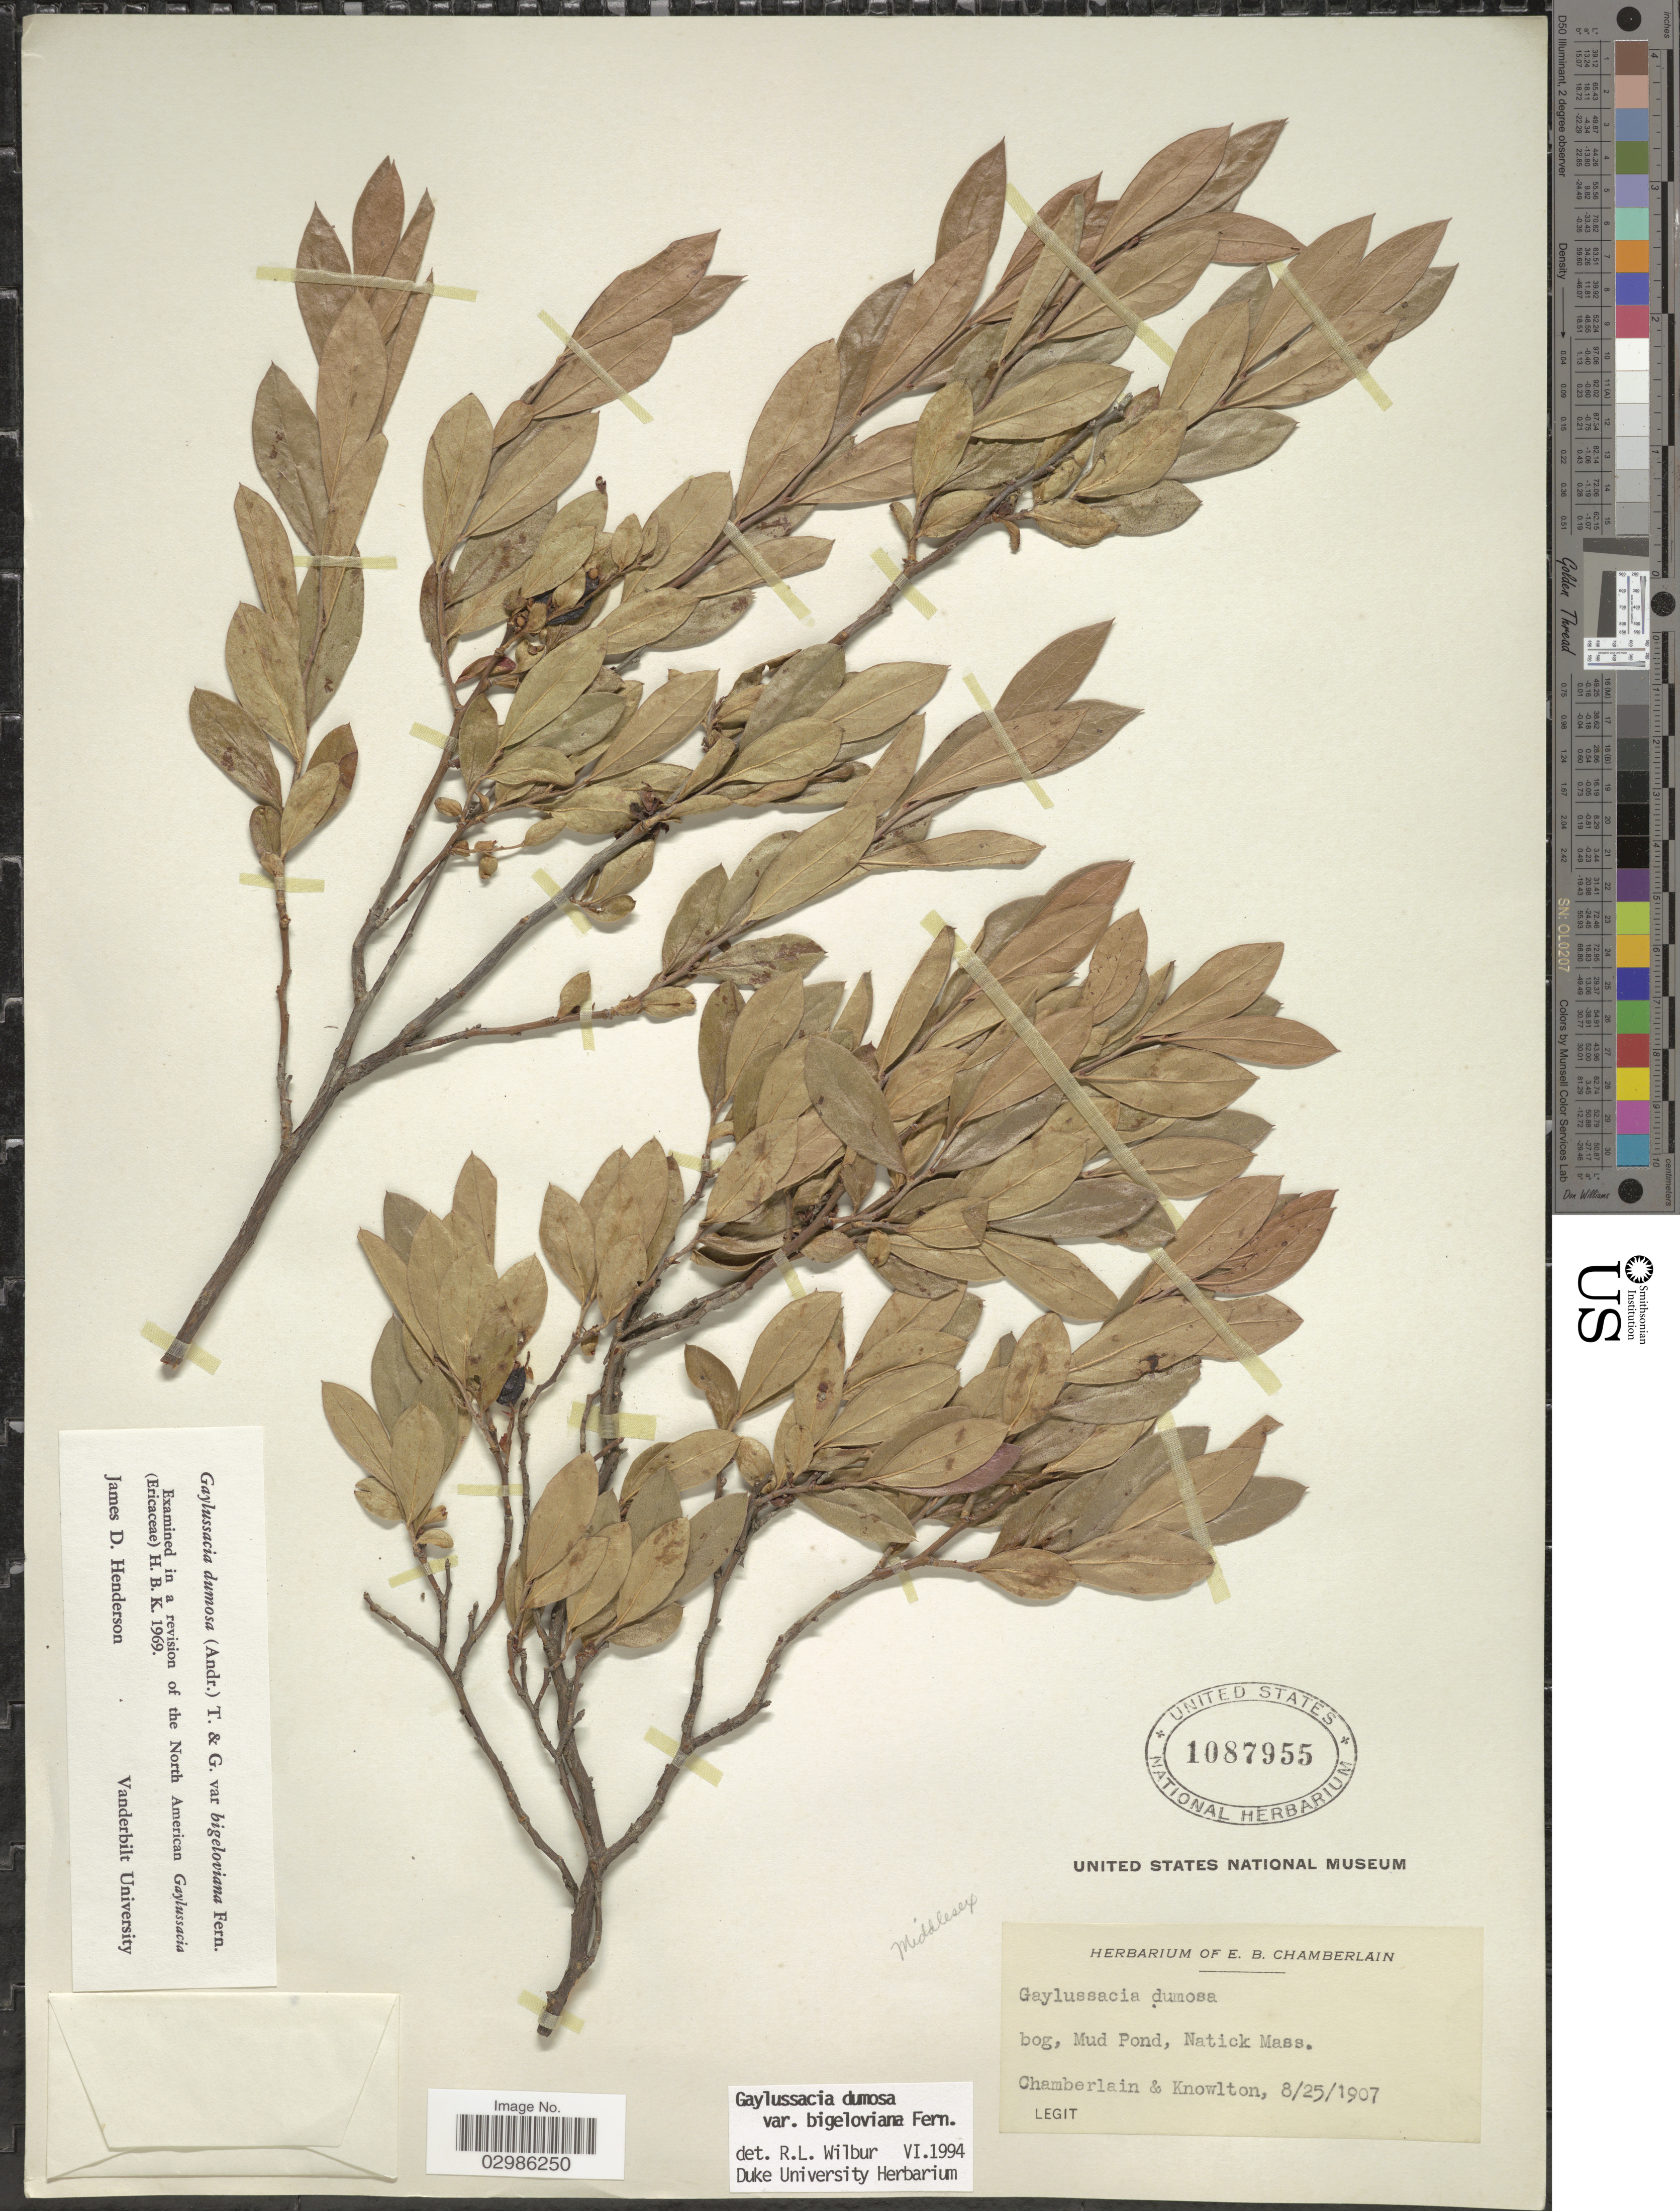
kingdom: Plantae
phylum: Tracheophyta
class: Magnoliopsida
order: Ericales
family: Ericaceae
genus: Gaylussacia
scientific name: Gaylussacia dumosa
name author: (Andrews) Torr. & A. Gray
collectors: -. Chamberlain & -. Knowlton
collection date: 1907-08-25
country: United States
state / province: Massachusetts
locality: Mud Pond, Natick Mass.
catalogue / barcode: US 1087955